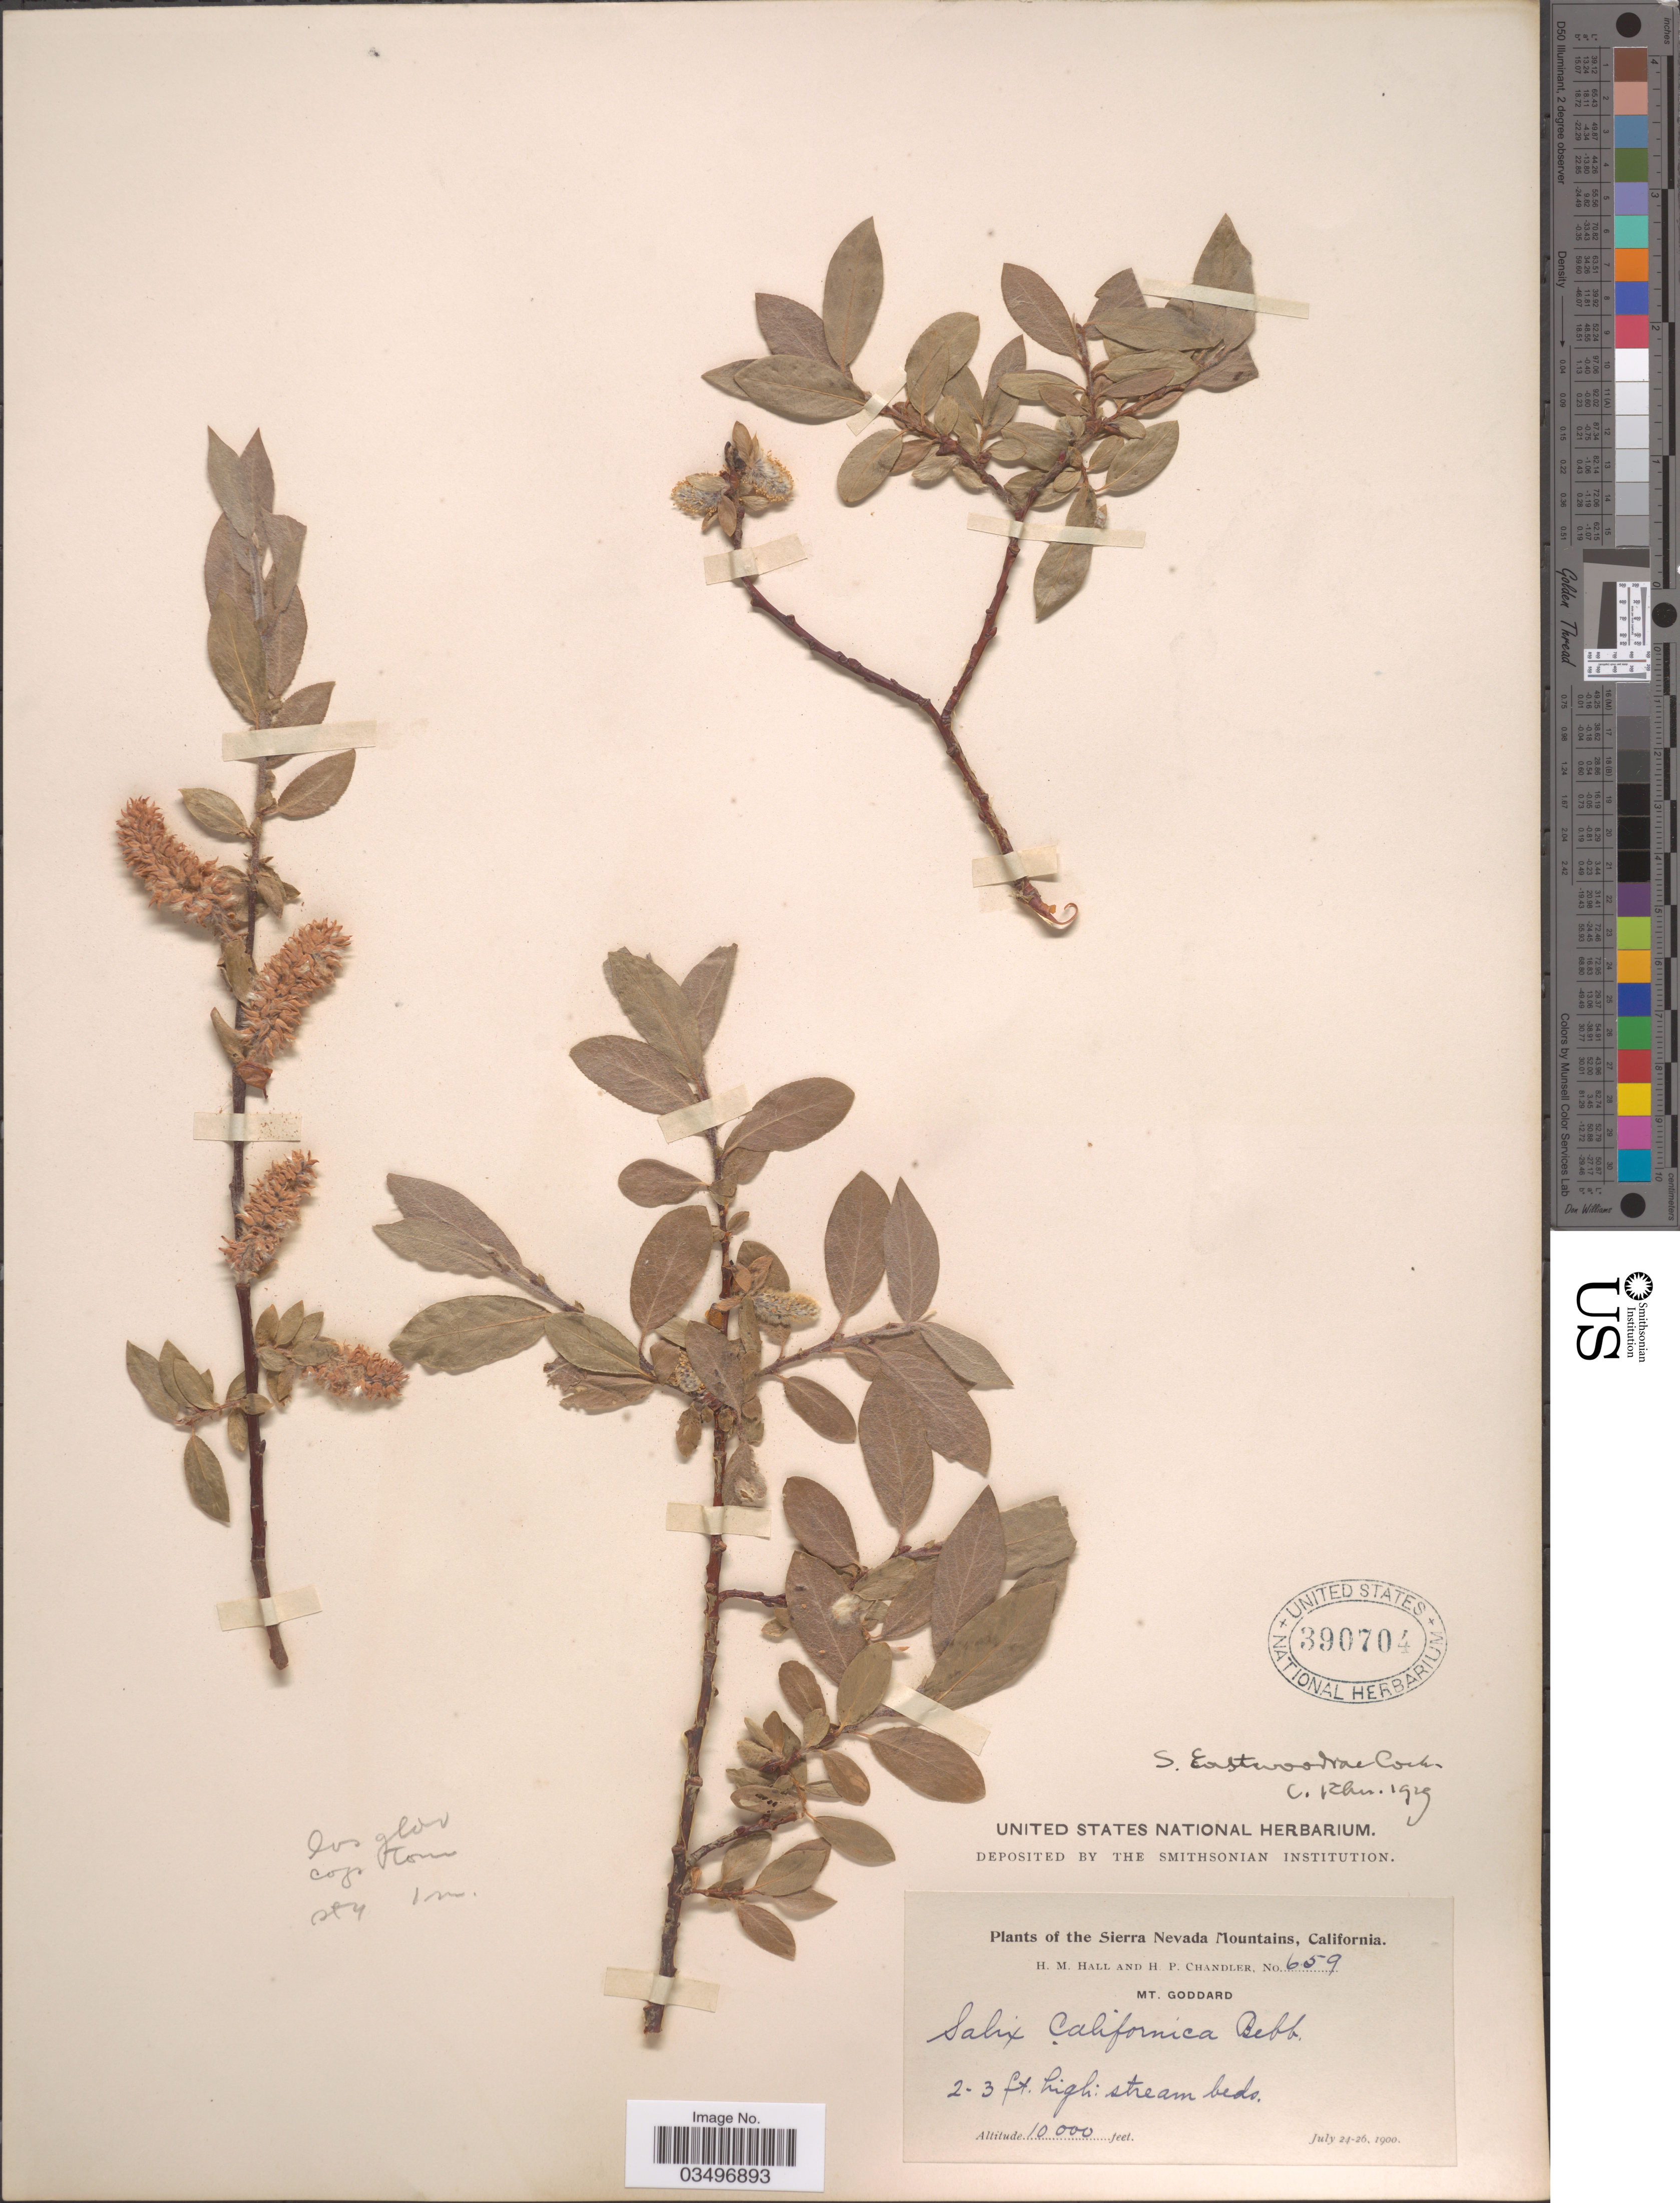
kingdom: Plantae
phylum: Tracheophyta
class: Magnoliopsida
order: Malpighiales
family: Salicaceae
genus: Salix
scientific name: Salix eastwoodiae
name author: Cockerell ex A. Heller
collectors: H. M. Hall & H. Chandler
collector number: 659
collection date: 1900-07-24/1900-07-26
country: United States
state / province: California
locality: The Sierra Nevada Mountains. Mt. Goddard.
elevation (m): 3048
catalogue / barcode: US 390704